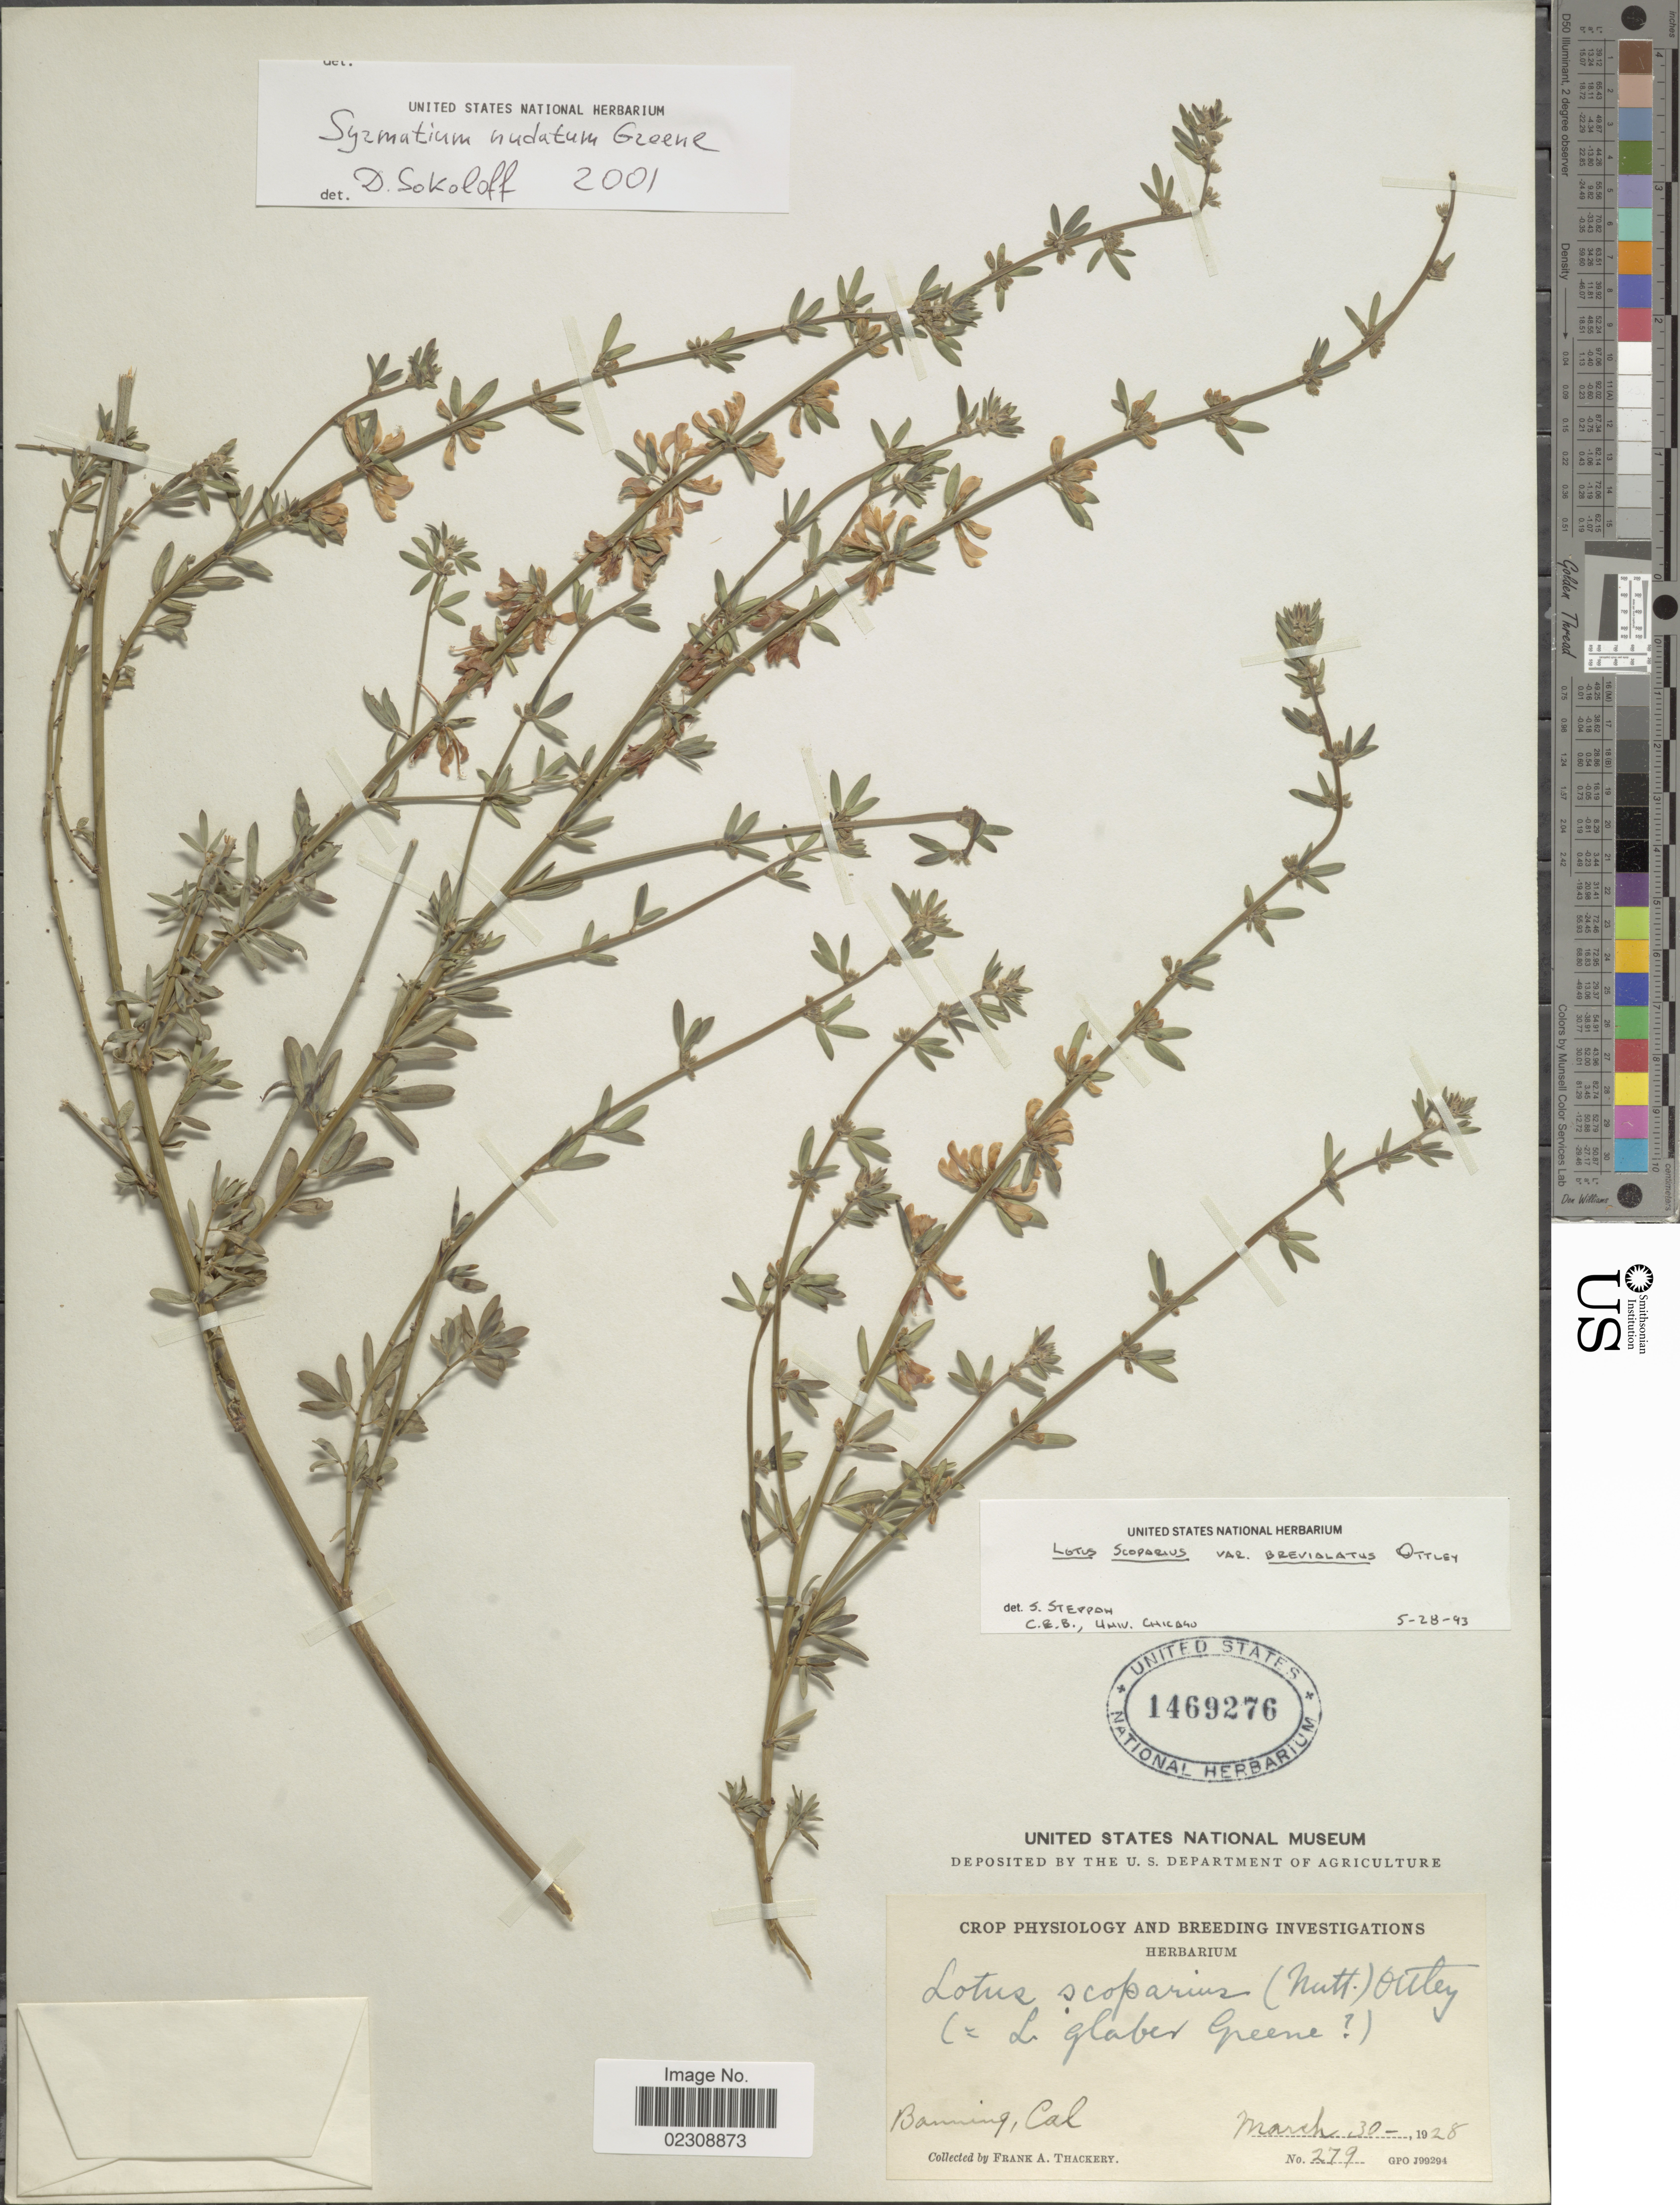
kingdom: Plantae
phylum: Tracheophyta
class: Magnoliopsida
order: Fabales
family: Fabaceae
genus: Syrmatium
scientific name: Syrmatium nudatum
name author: Greene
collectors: F. Thackery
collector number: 279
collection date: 1928-03-30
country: United States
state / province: California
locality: Banning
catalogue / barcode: US 1469276